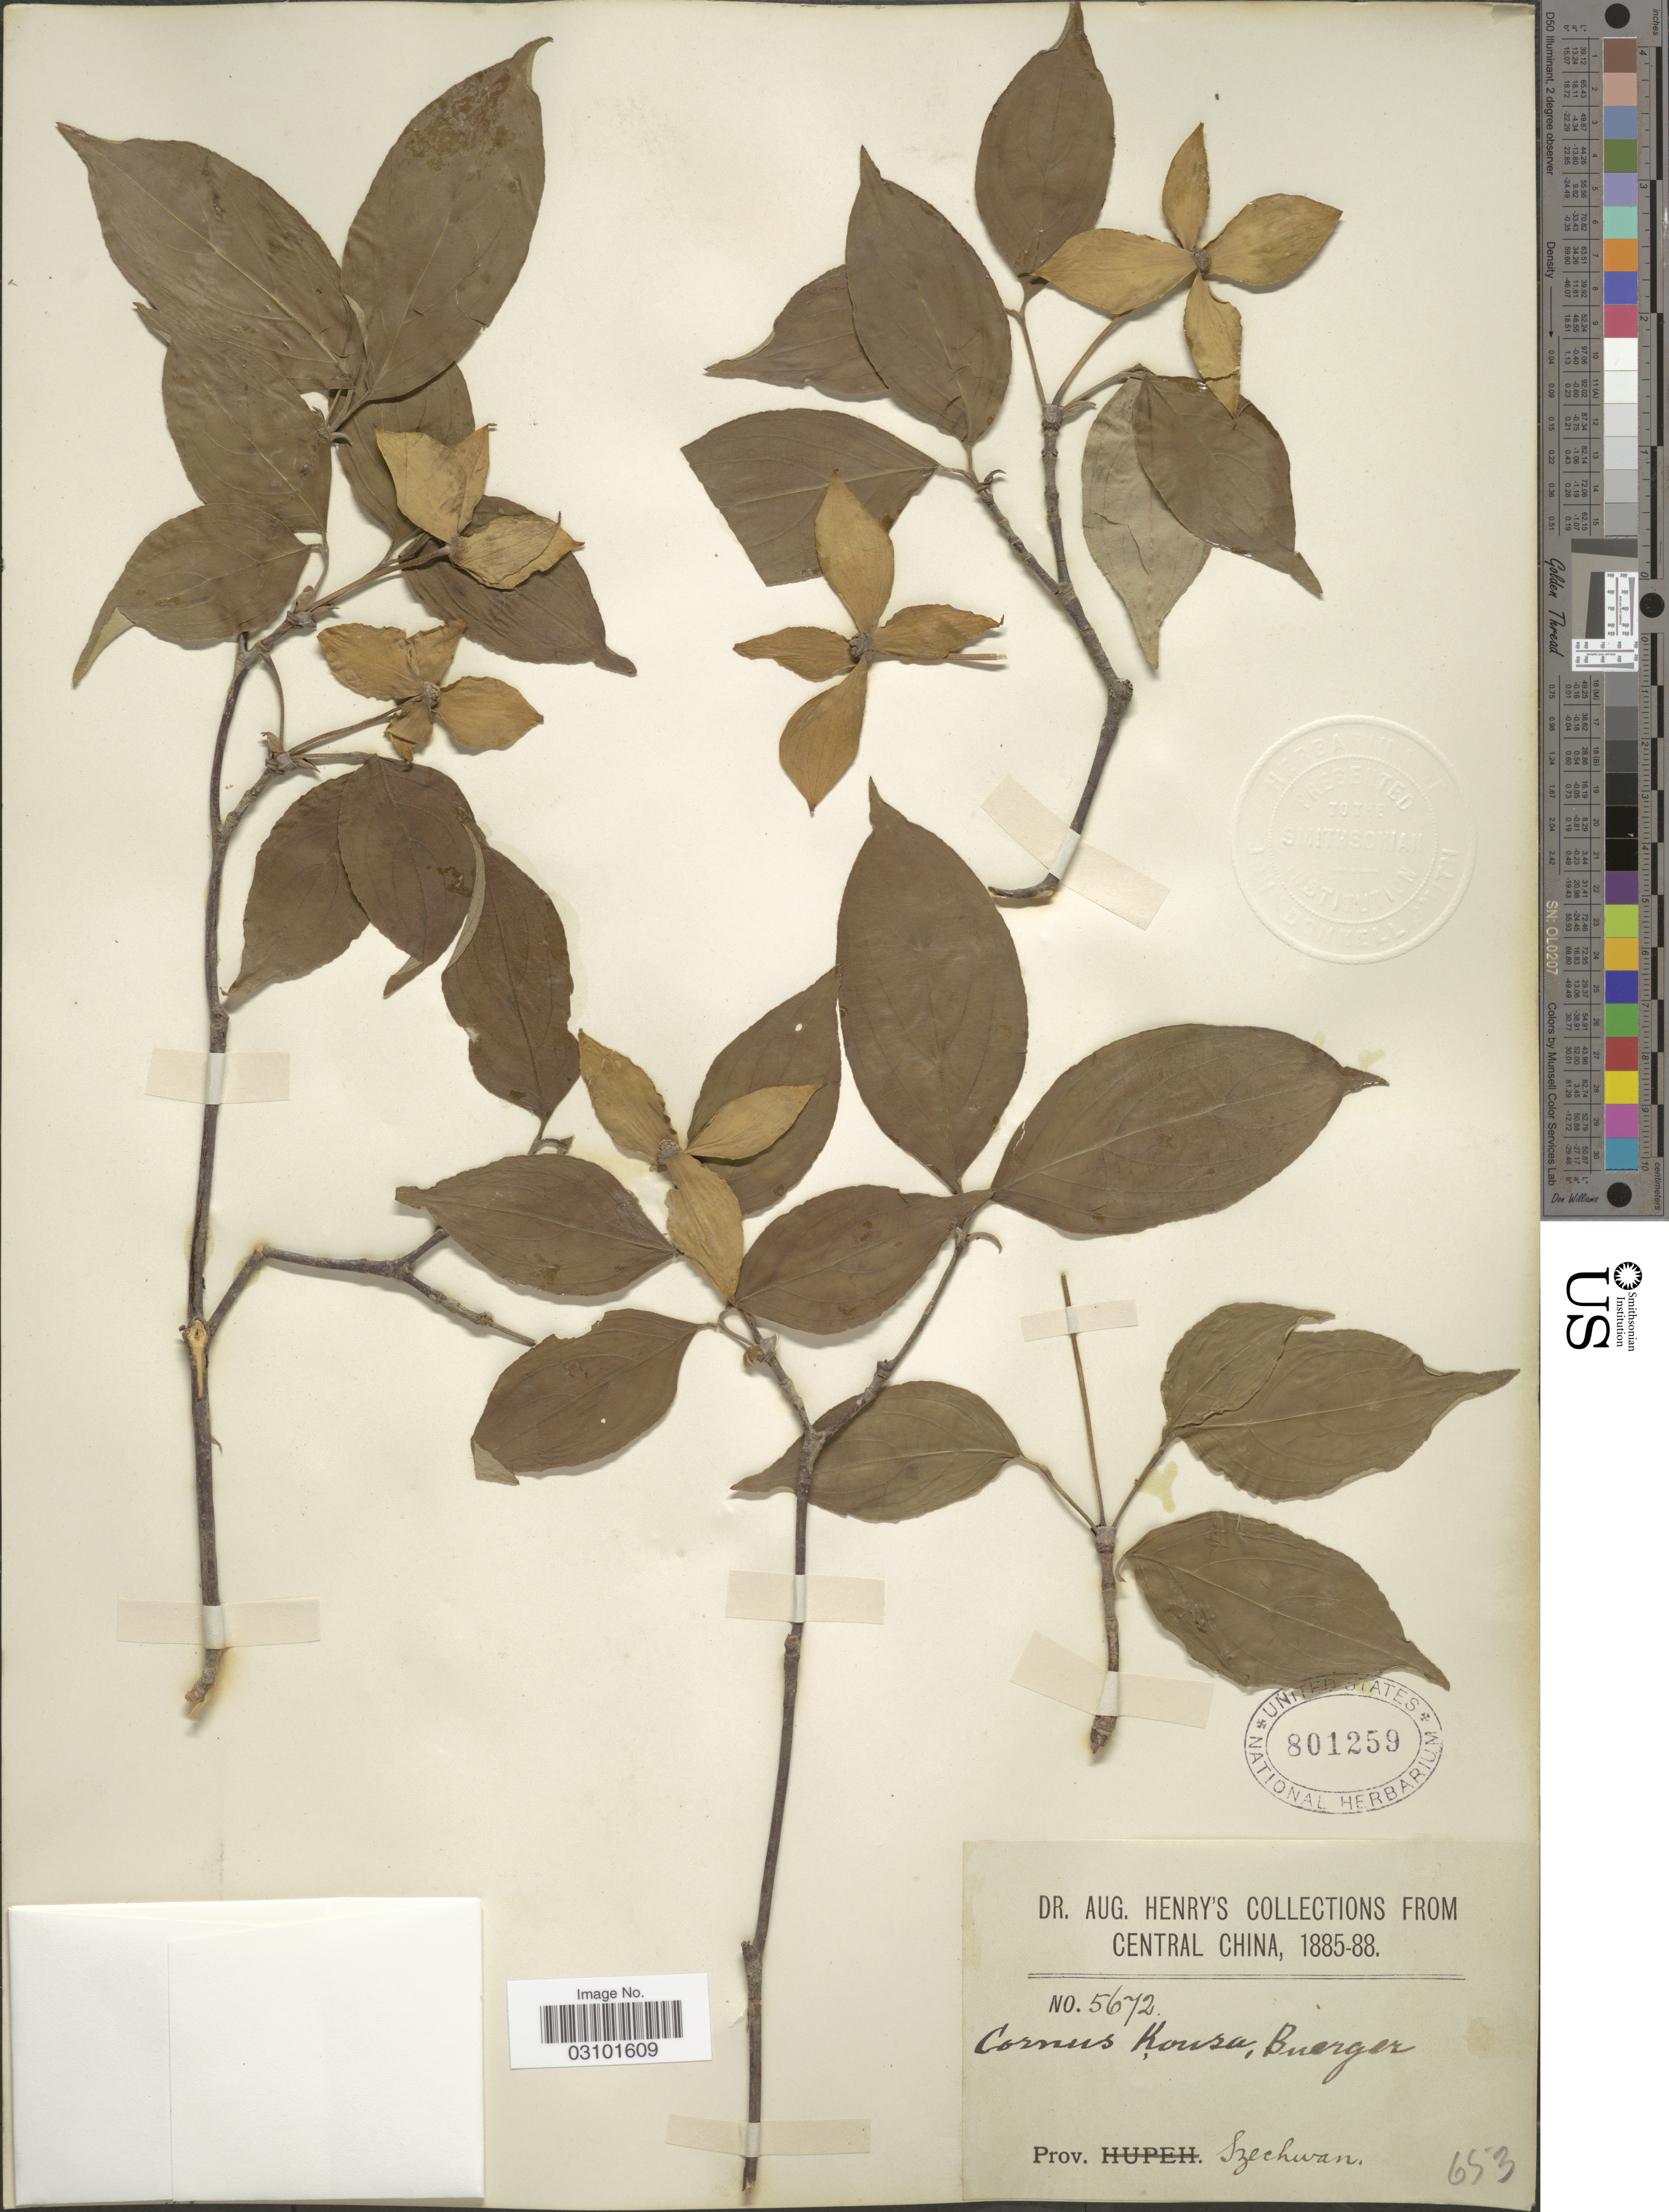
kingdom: Plantae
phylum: Tracheophyta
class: Magnoliopsida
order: Cornales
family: Cornaceae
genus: Cornus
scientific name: Cornus kousa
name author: F. Buerger ex Miq.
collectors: A. Henry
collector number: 5672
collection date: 1885/1888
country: China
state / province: Sichuan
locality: Central China. Prov. Szechwan.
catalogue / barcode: US 801259